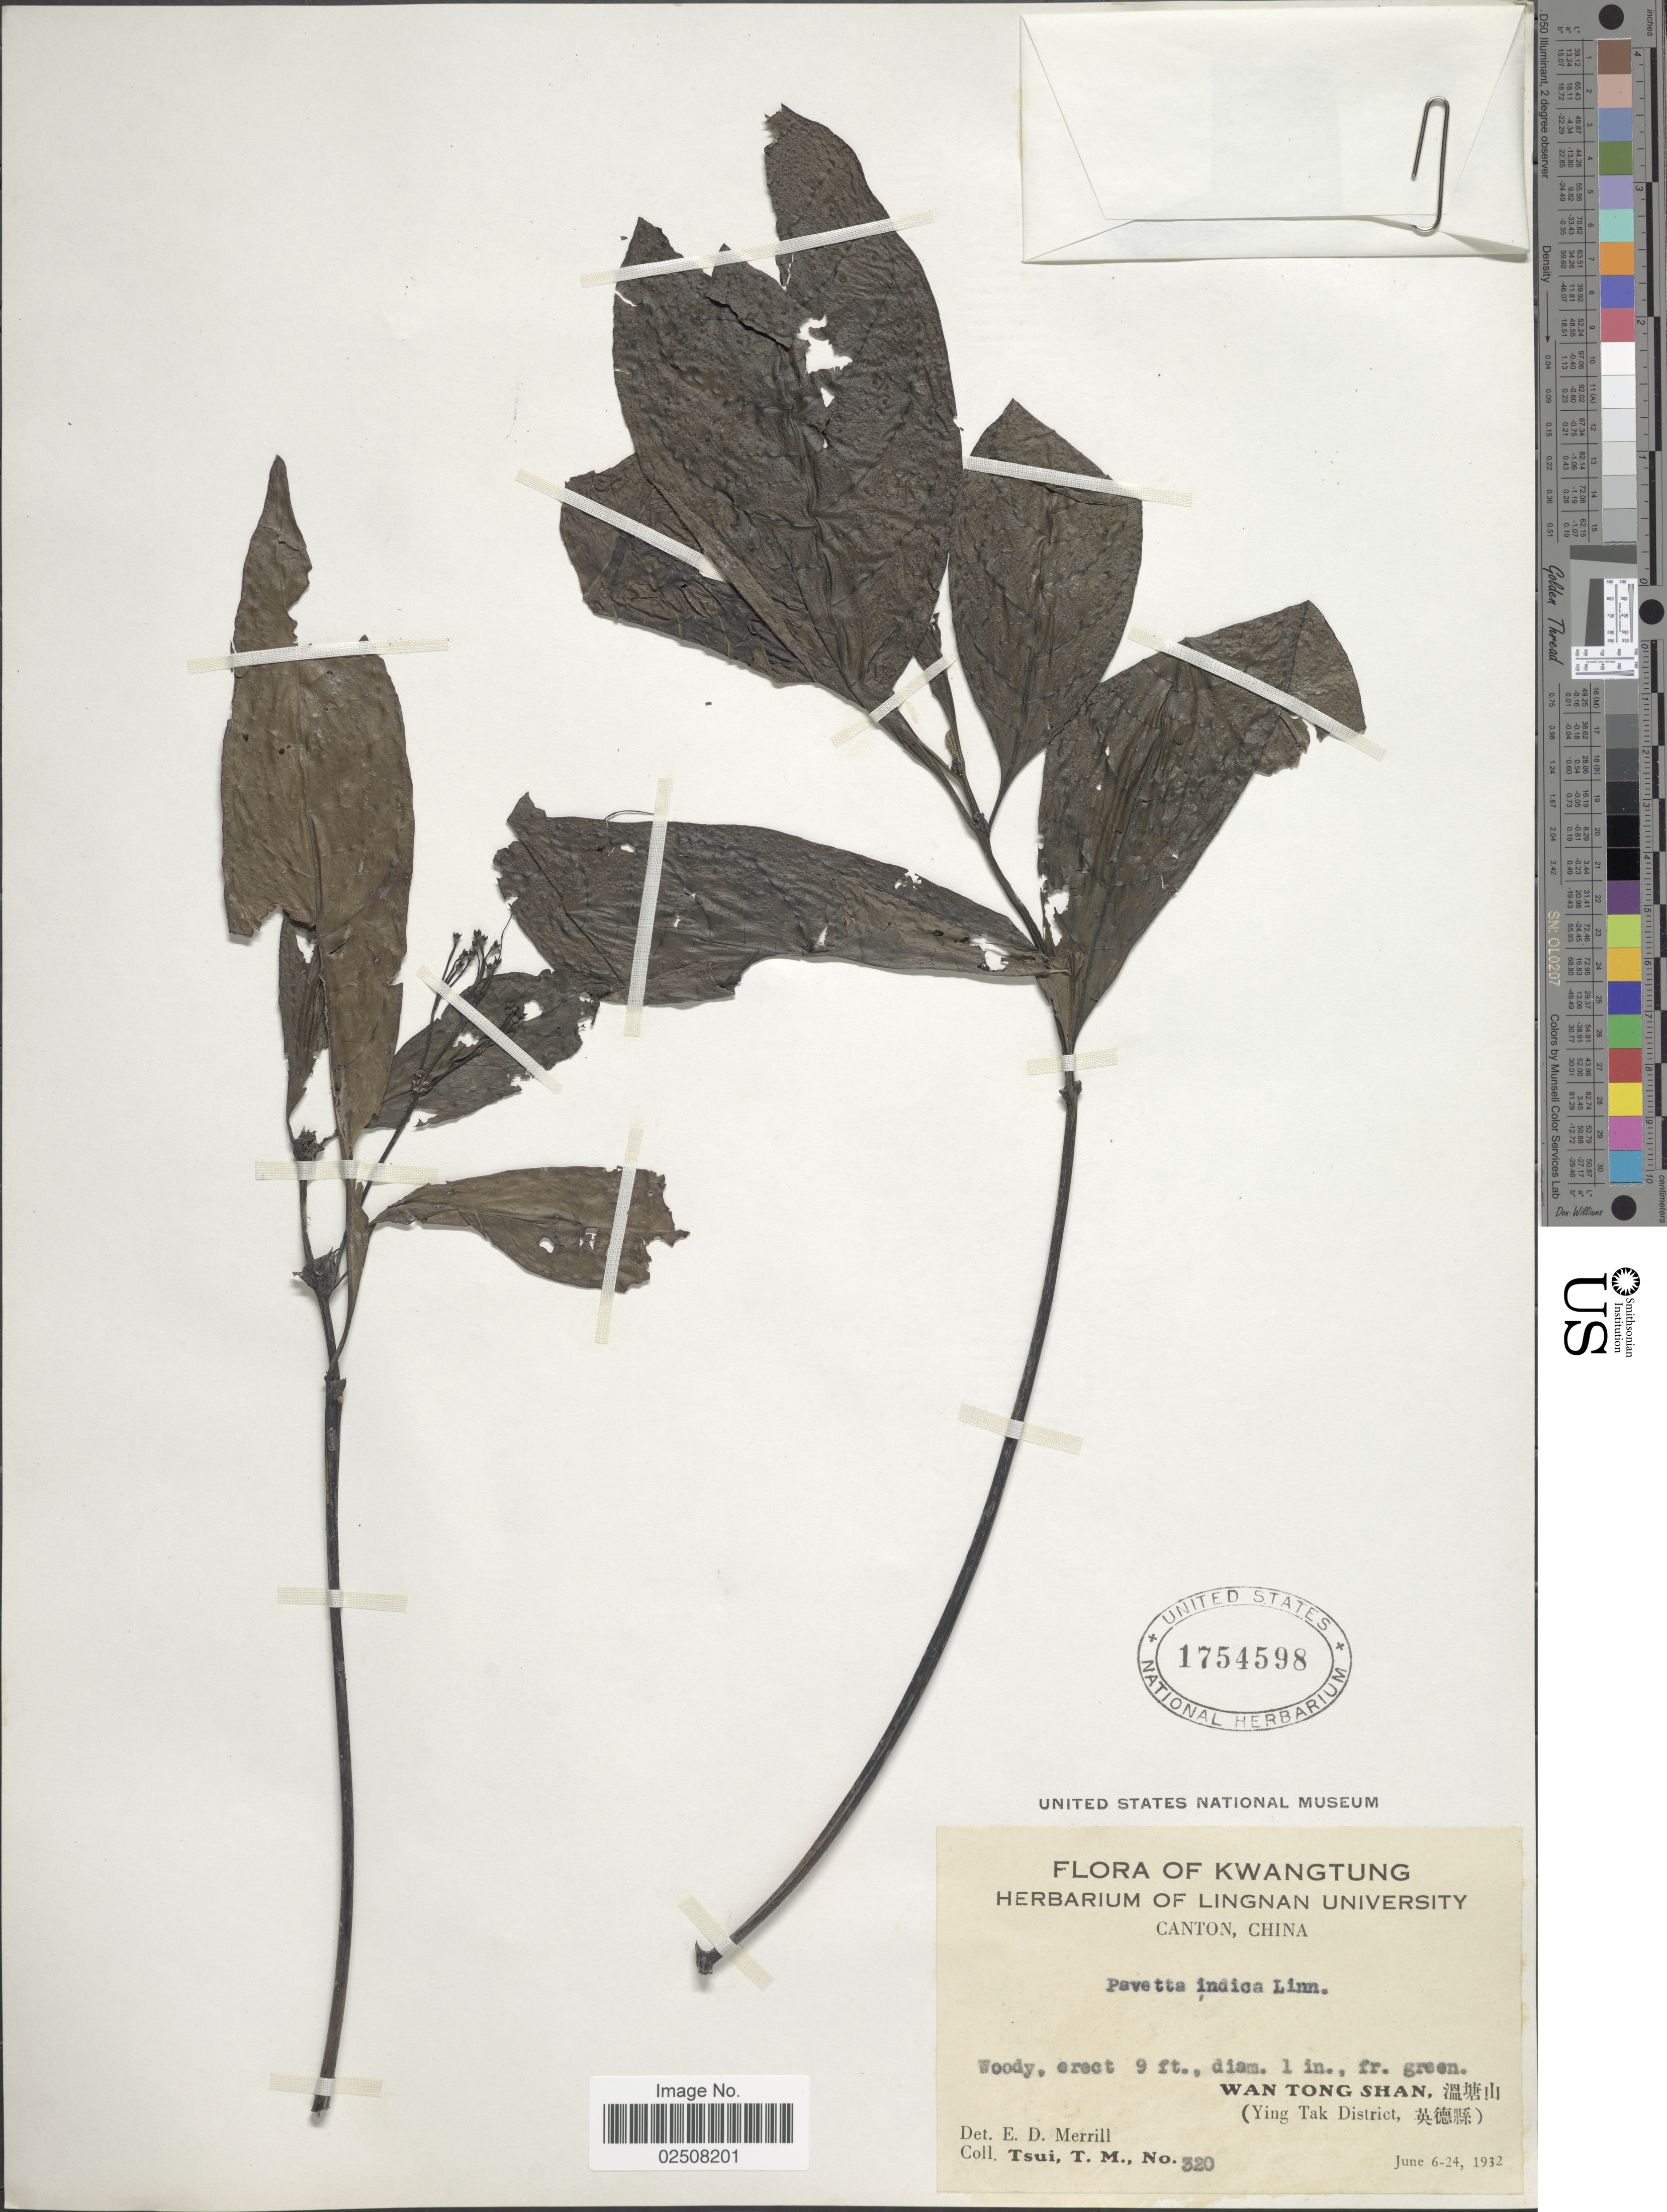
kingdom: Plantae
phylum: Tracheophyta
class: Magnoliopsida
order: Gentianales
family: Rubiaceae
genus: Pavetta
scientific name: Pavetta indica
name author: L.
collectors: T. Tsui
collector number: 320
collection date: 1932-06-06/1932-06-24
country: China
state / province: Guangdong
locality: Kwangtung, Wan Tong Shan, (Ying Tak District)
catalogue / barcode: US 1754598